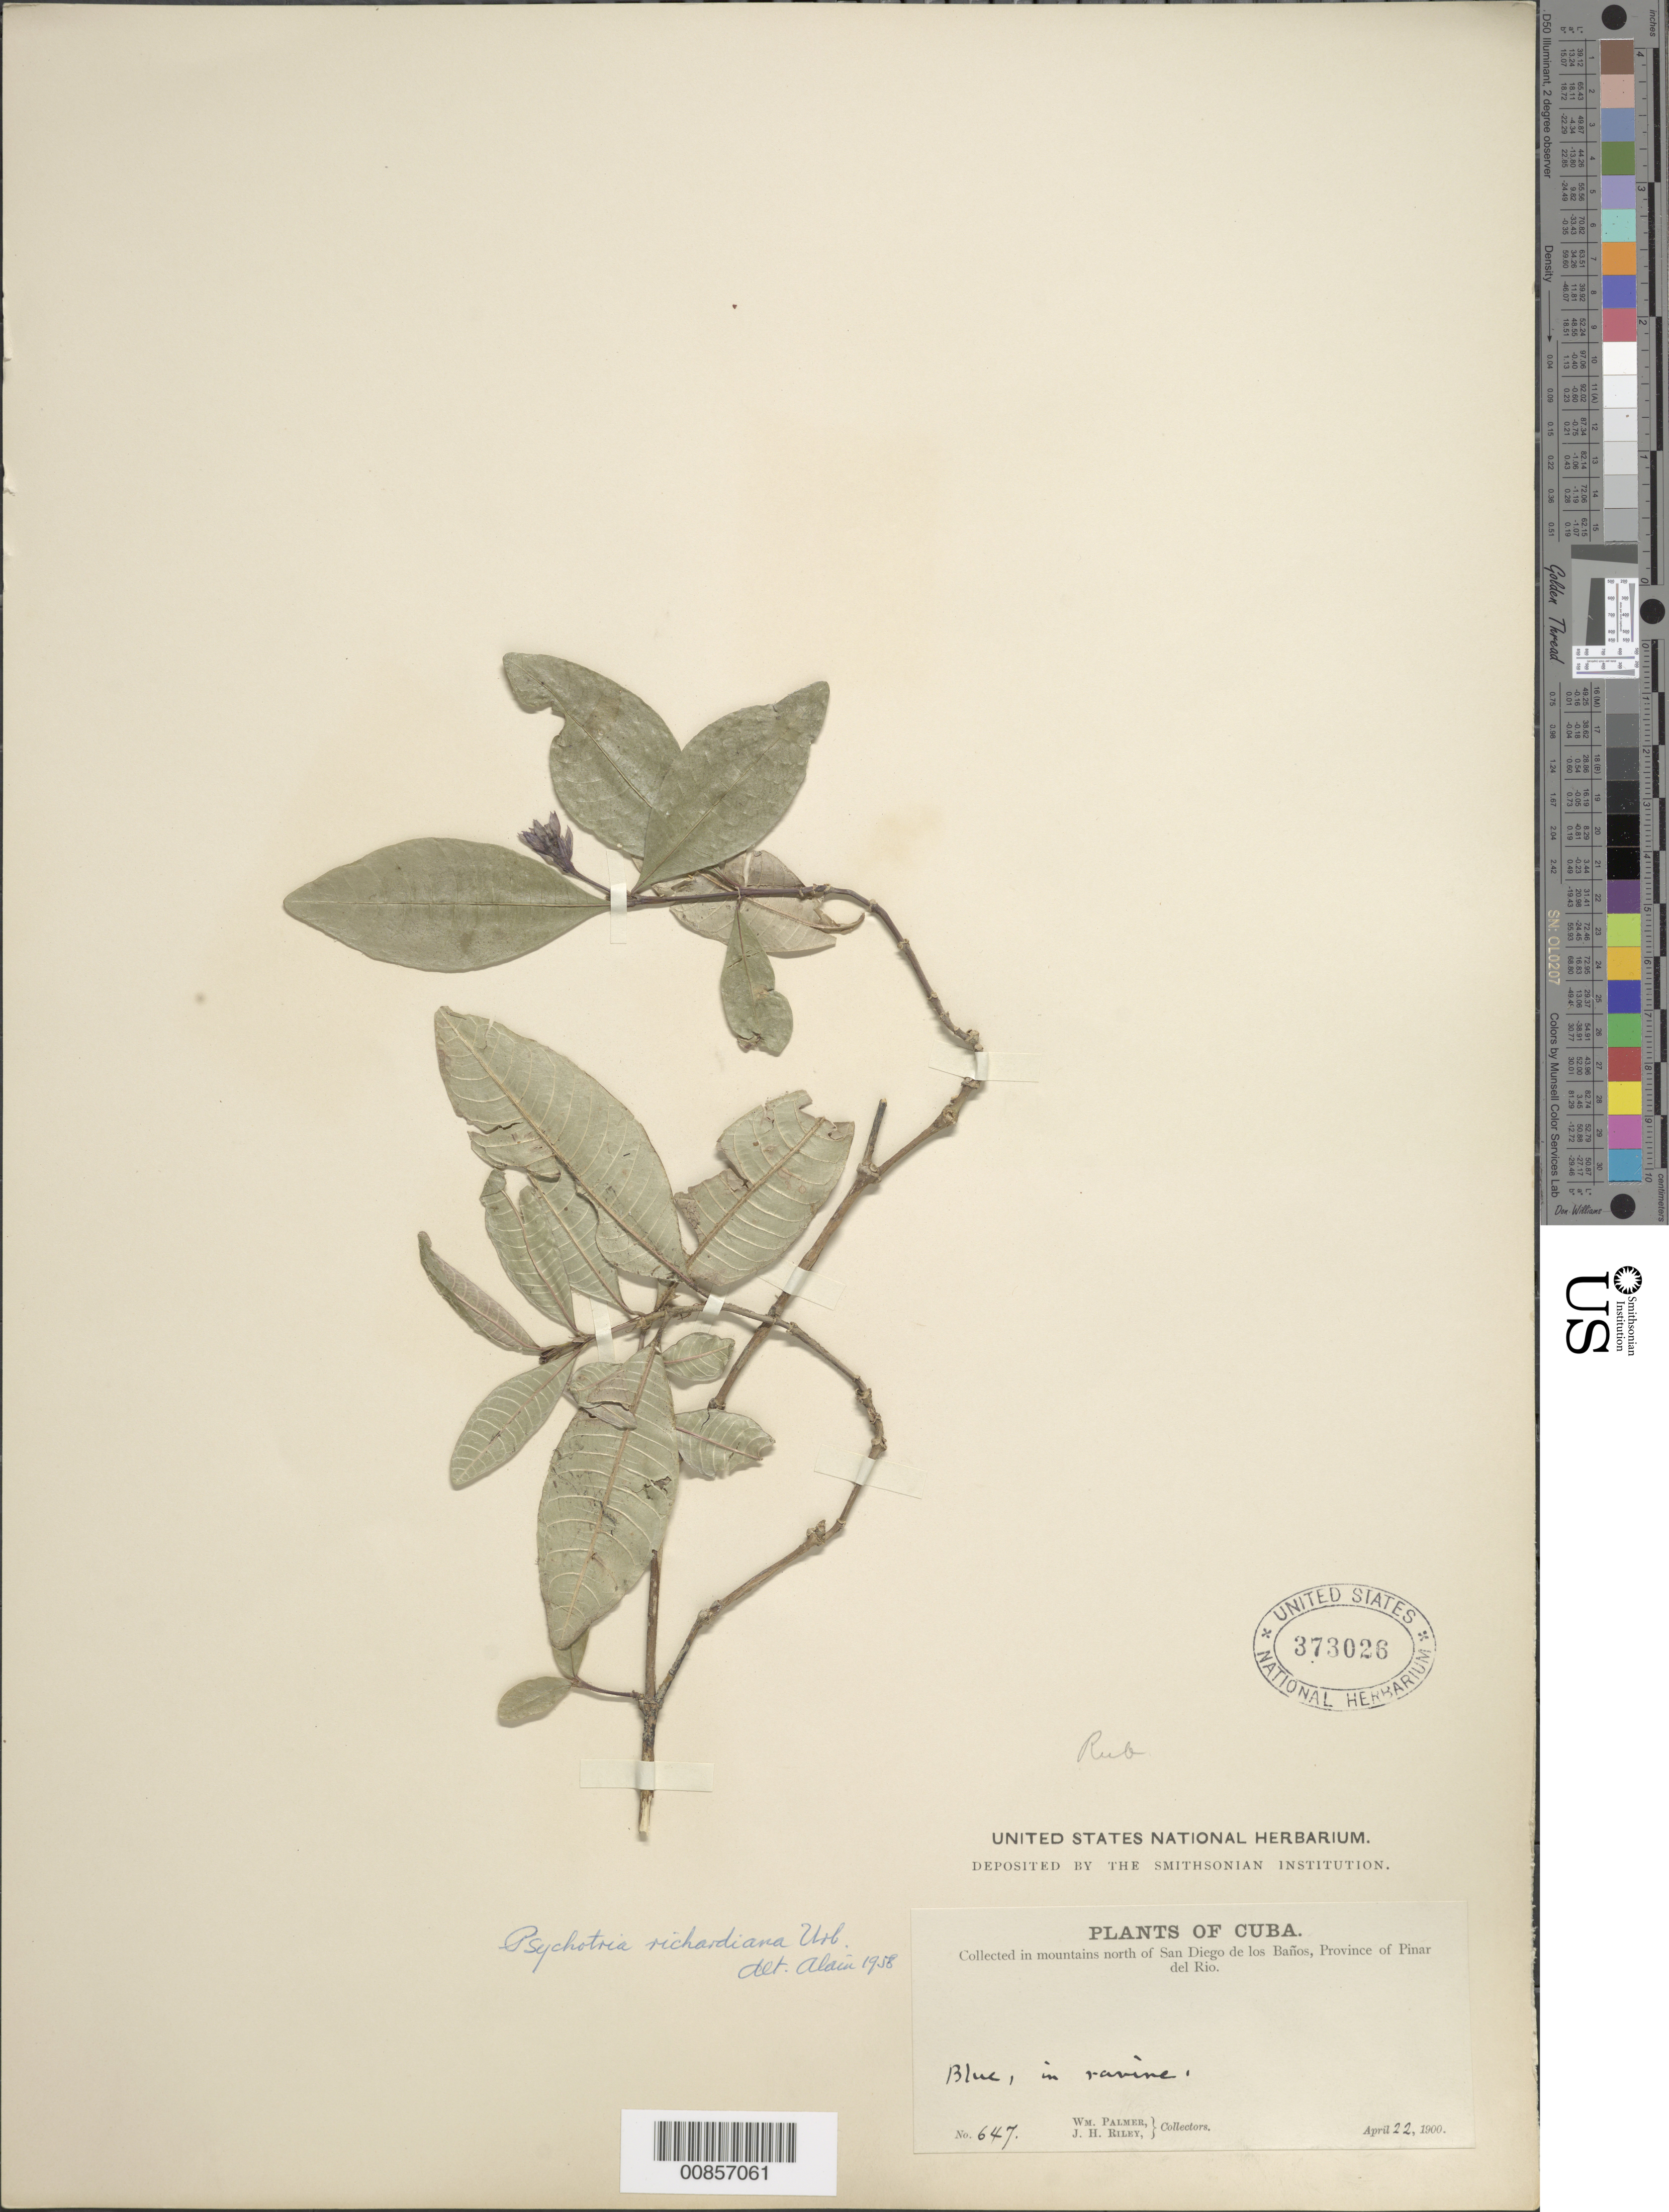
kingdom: Plantae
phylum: Tracheophyta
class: Magnoliopsida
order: Gentianales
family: Rubiaceae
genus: Psychotria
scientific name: Psychotria richardiana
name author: Urb.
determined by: Liogier, Alain H.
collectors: W. Palmer & J. H. Riley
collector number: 647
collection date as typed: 22 Apr 1900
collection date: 1900-04-22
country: Cuba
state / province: Pinar del Río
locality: Mountains north of San Diego de los Baños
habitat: In ravine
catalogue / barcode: US 373026